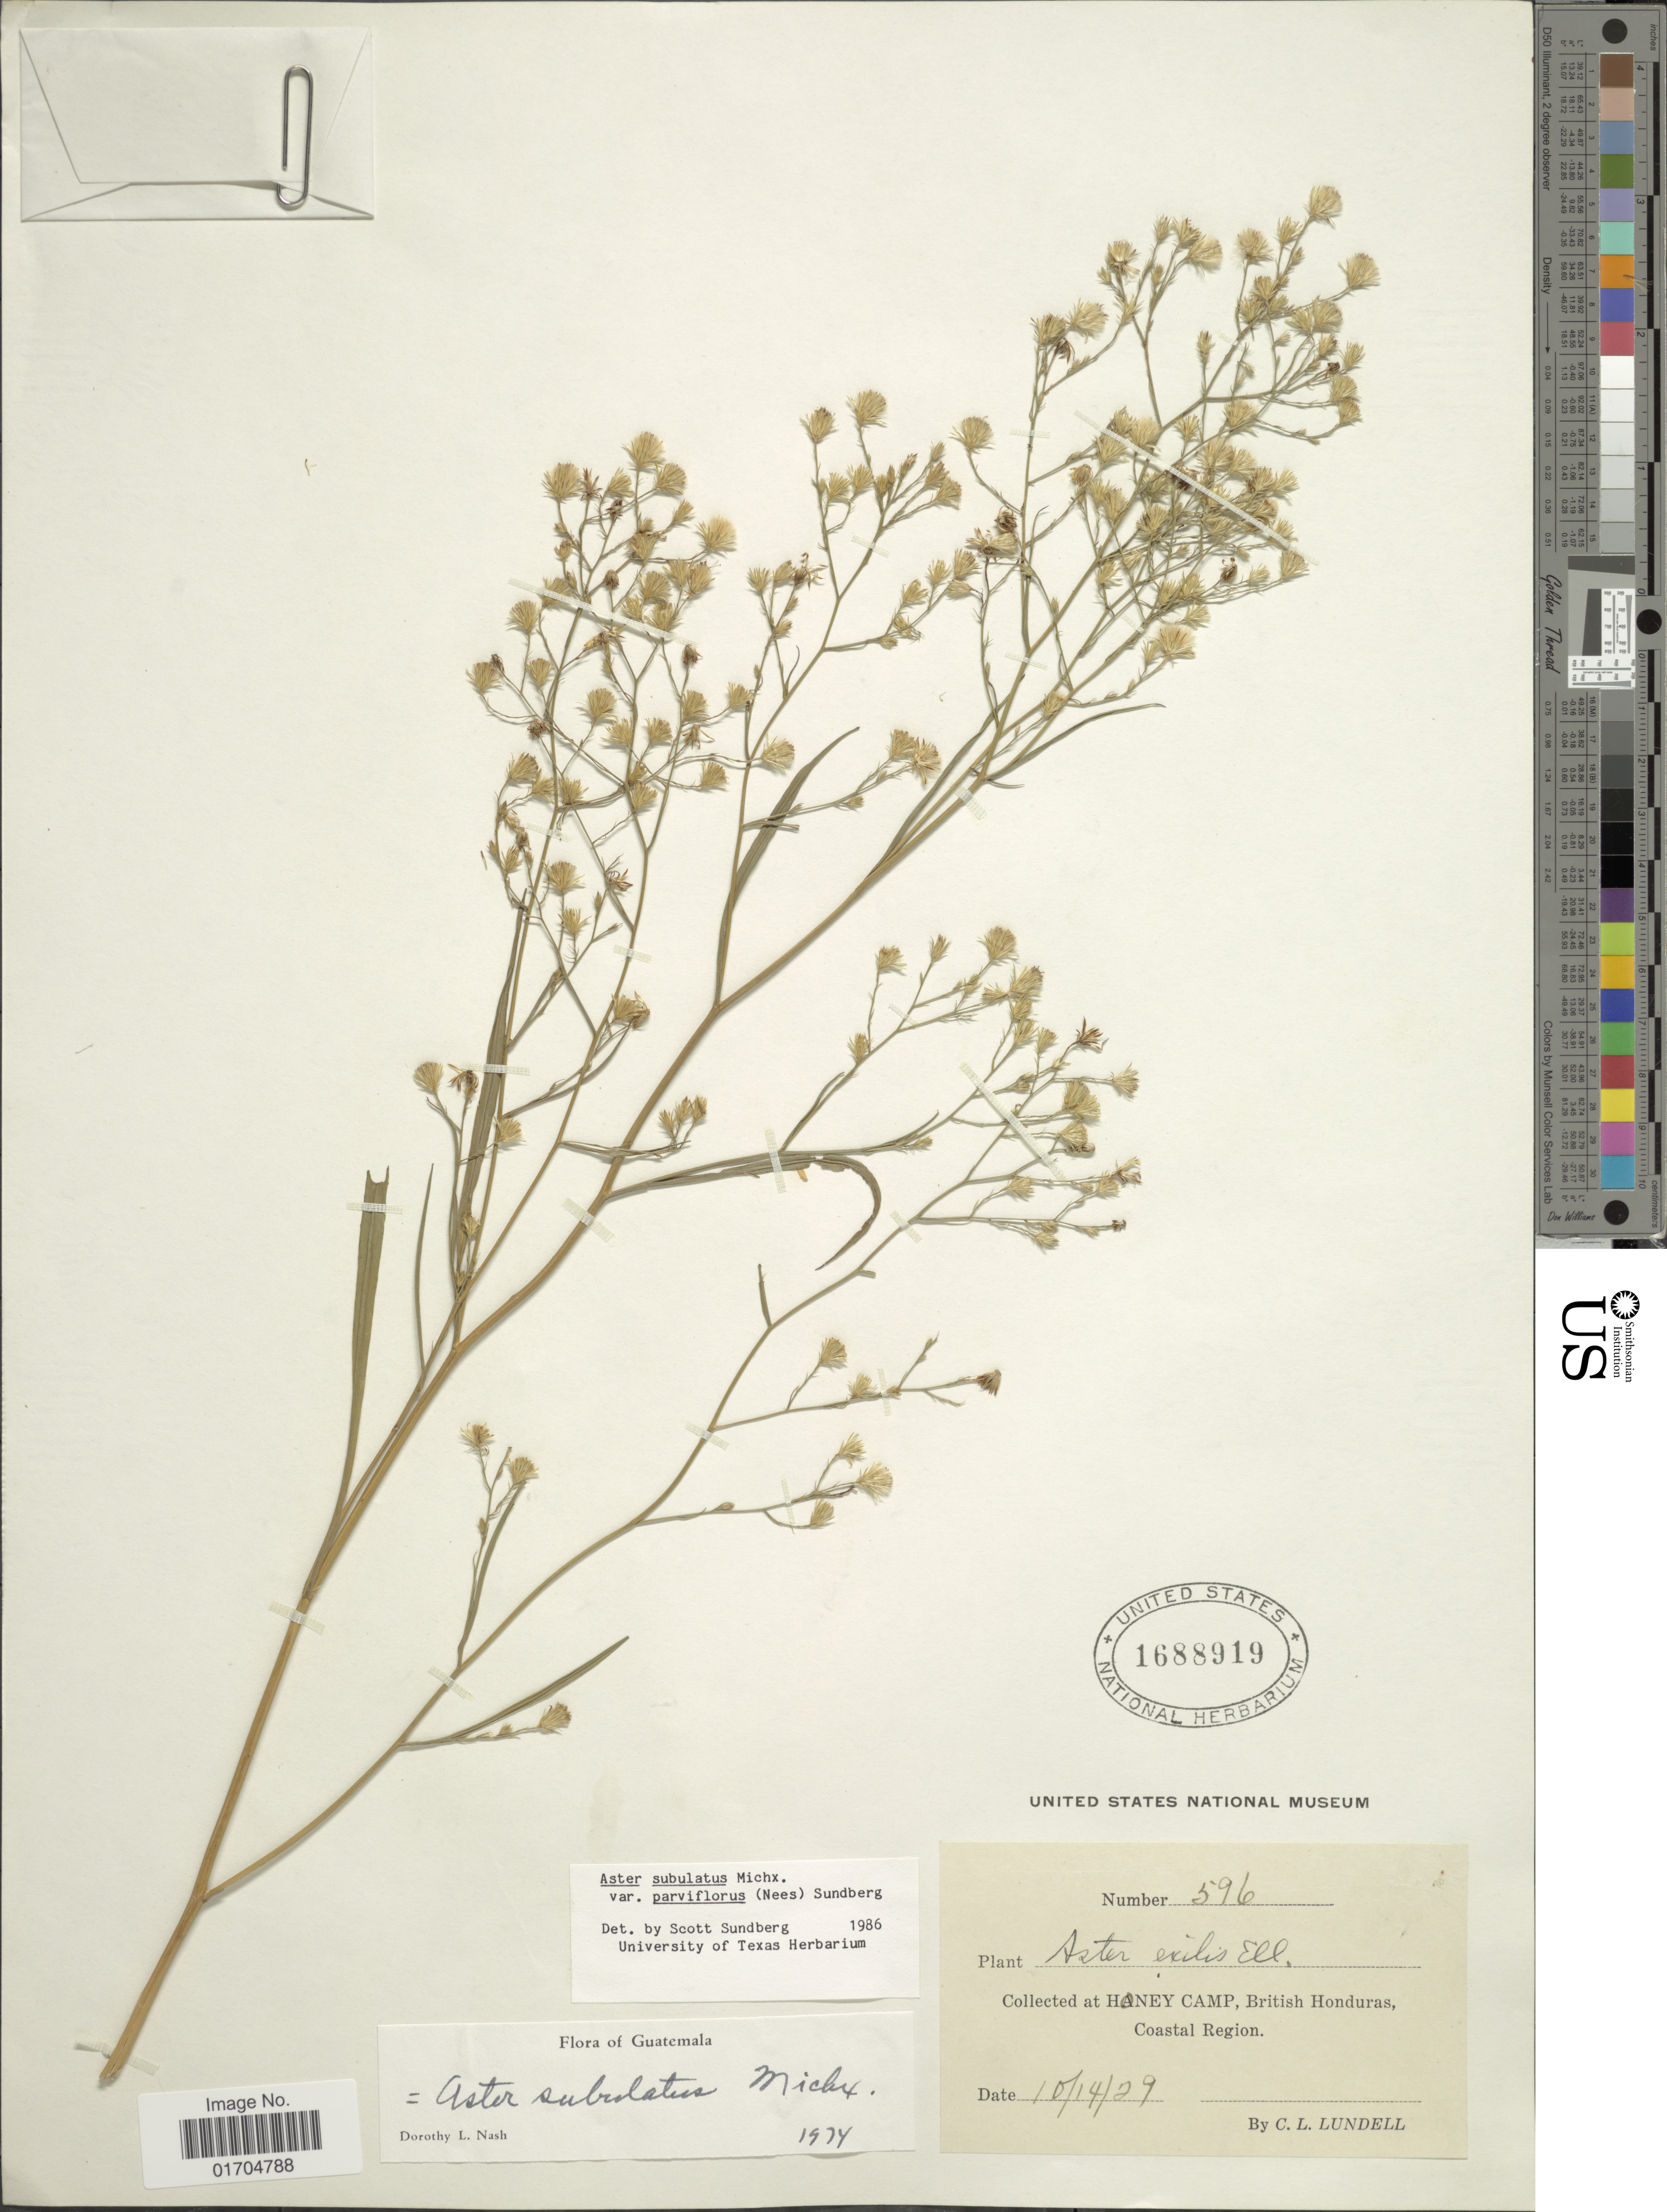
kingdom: Plantae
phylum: Tracheophyta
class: Magnoliopsida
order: Asterales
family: Asteraceae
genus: Symphyotrichum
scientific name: Symphyotrichum subulatum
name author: (Michx.) G.L. Nesom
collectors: C. L. Lundell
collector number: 596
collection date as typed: Transcribed d/m/y: 14/10/29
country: Belize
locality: Honey Camp, British Honduras, Coastal Region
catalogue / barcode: US 1688919